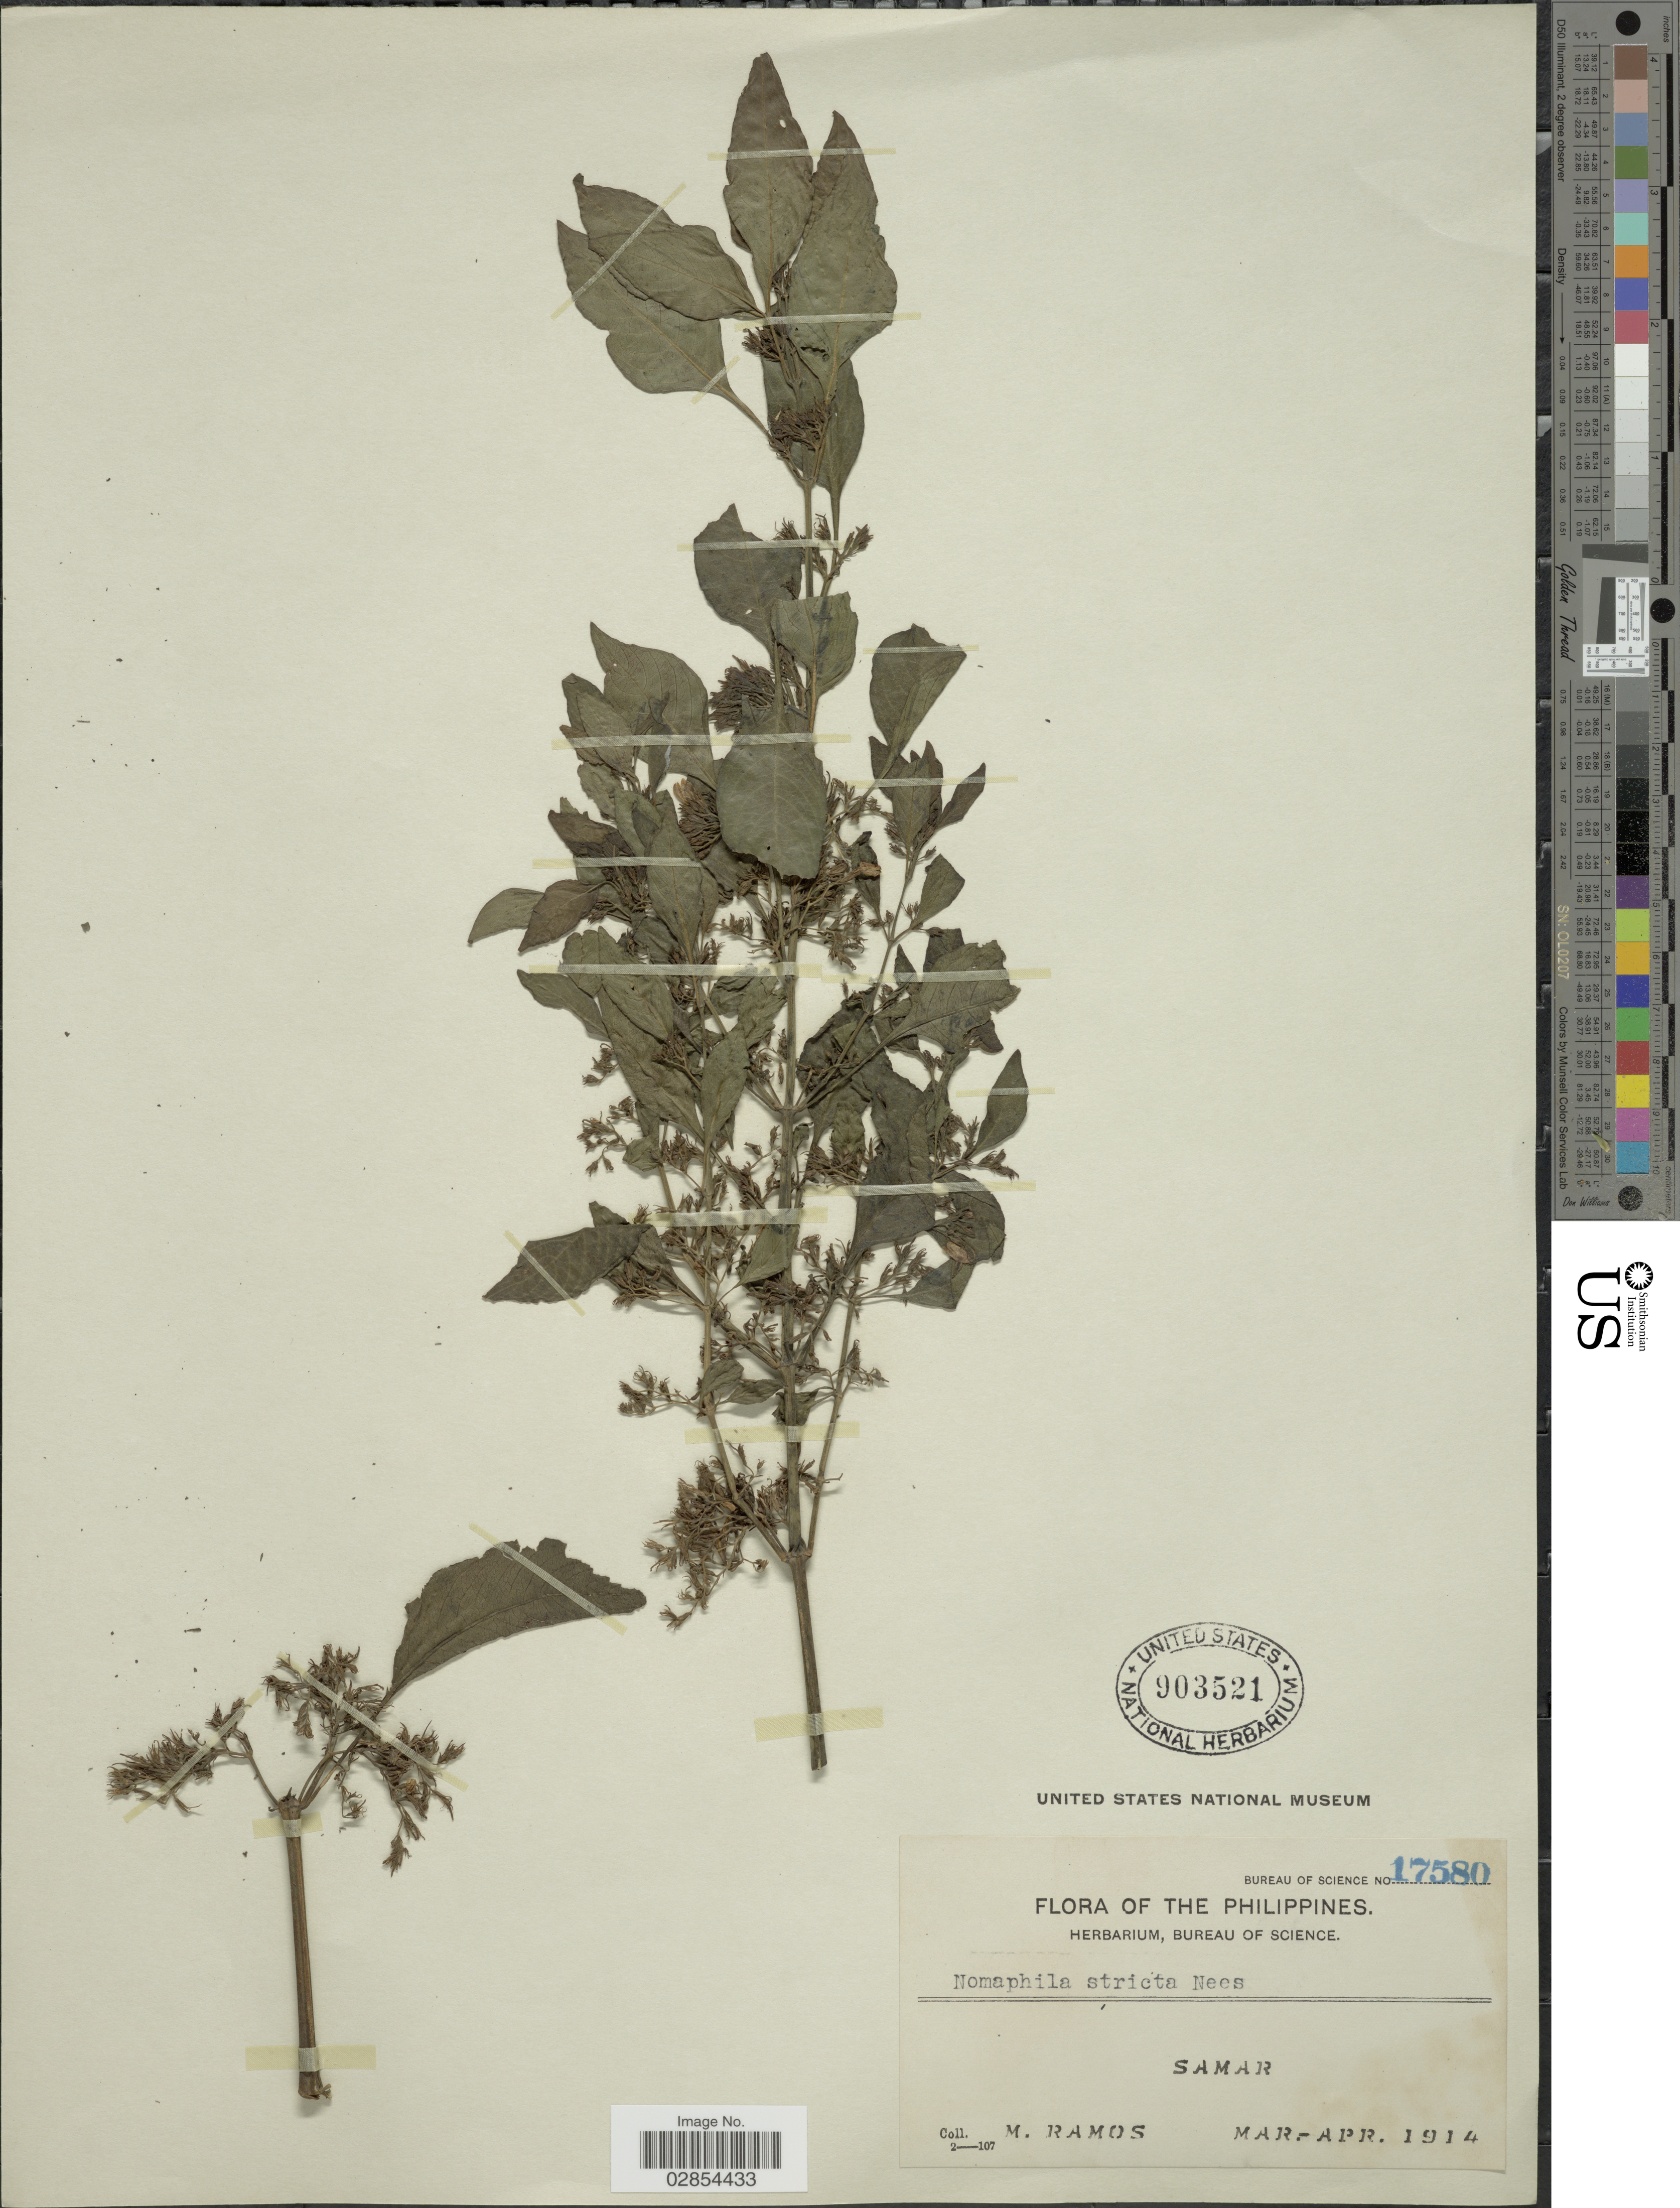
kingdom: Plantae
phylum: Tracheophyta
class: Magnoliopsida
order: Lamiales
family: Acanthaceae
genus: Hygrophila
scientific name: Hygrophila stricta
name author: Lindau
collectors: M. Ramos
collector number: Bureau of Science 17580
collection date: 1914-03/1914-04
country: Philippines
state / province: Eastern Visayas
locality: Samar.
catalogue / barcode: US 903521